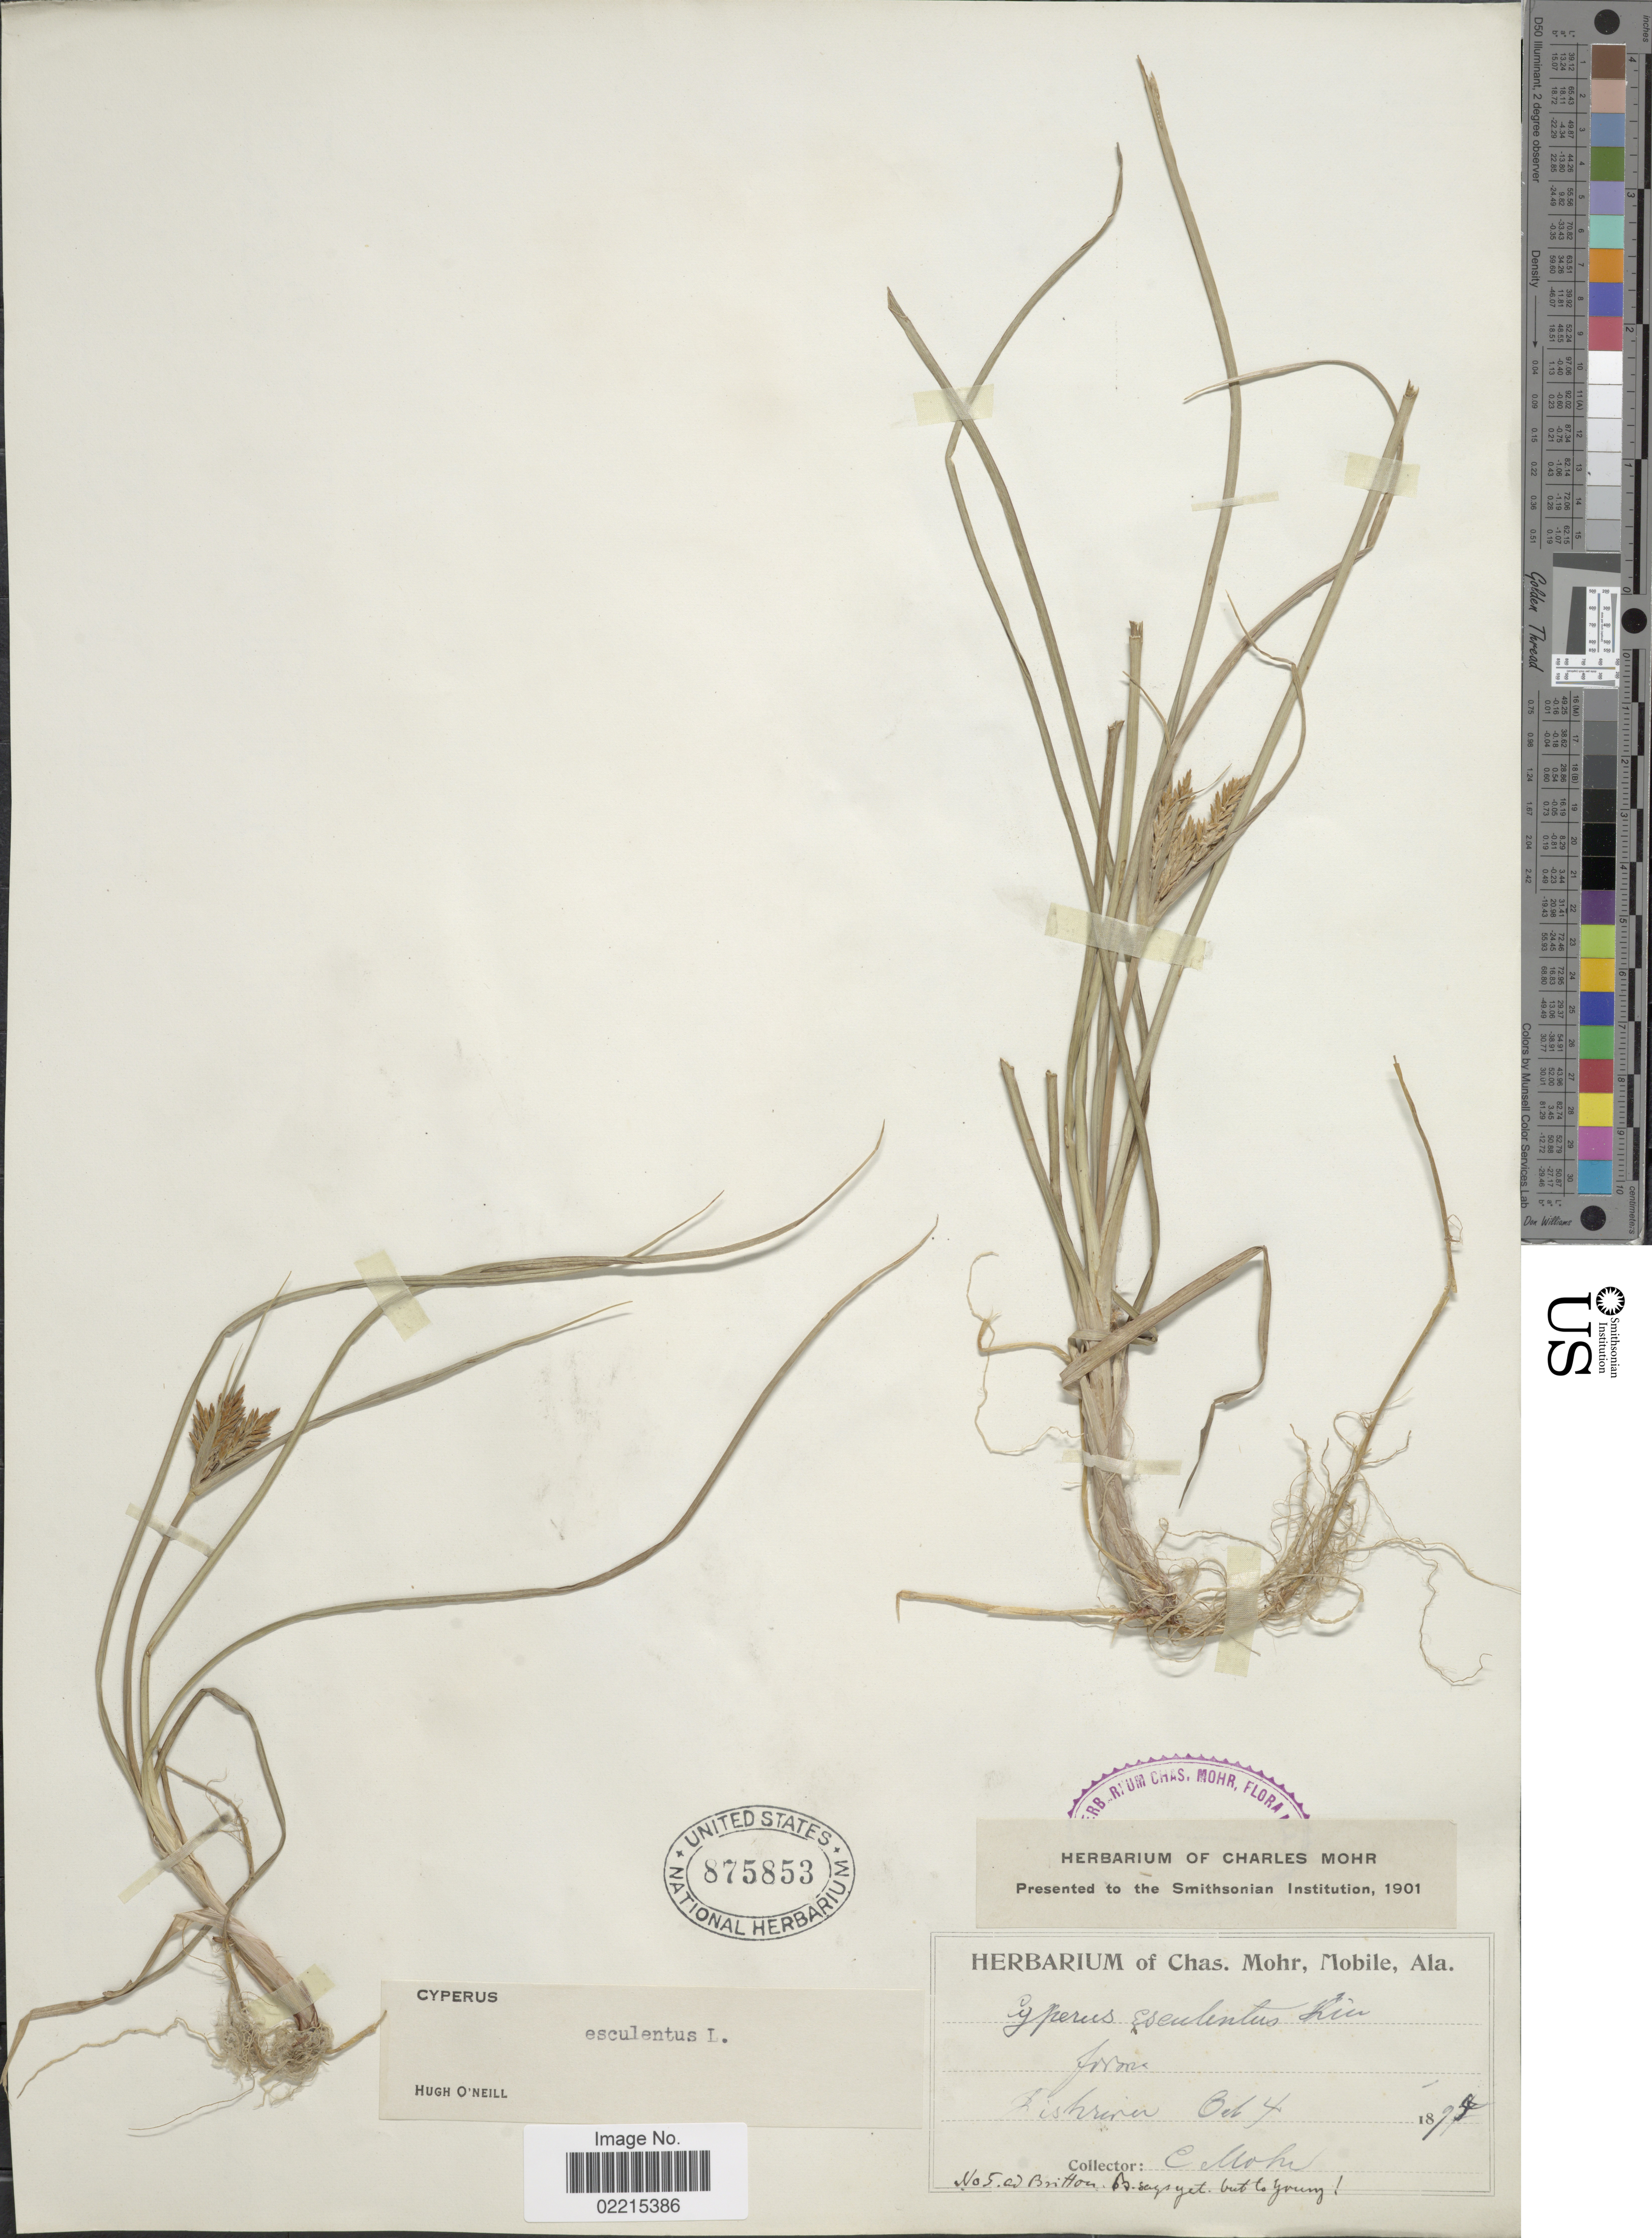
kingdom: Plantae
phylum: Tracheophyta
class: Liliopsida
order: Poales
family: Cyperaceae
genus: Cyperus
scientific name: Cyperus esculentus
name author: L.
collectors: C. T. Mohr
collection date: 1875-10-04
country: United States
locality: Fish river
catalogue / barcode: US 875853